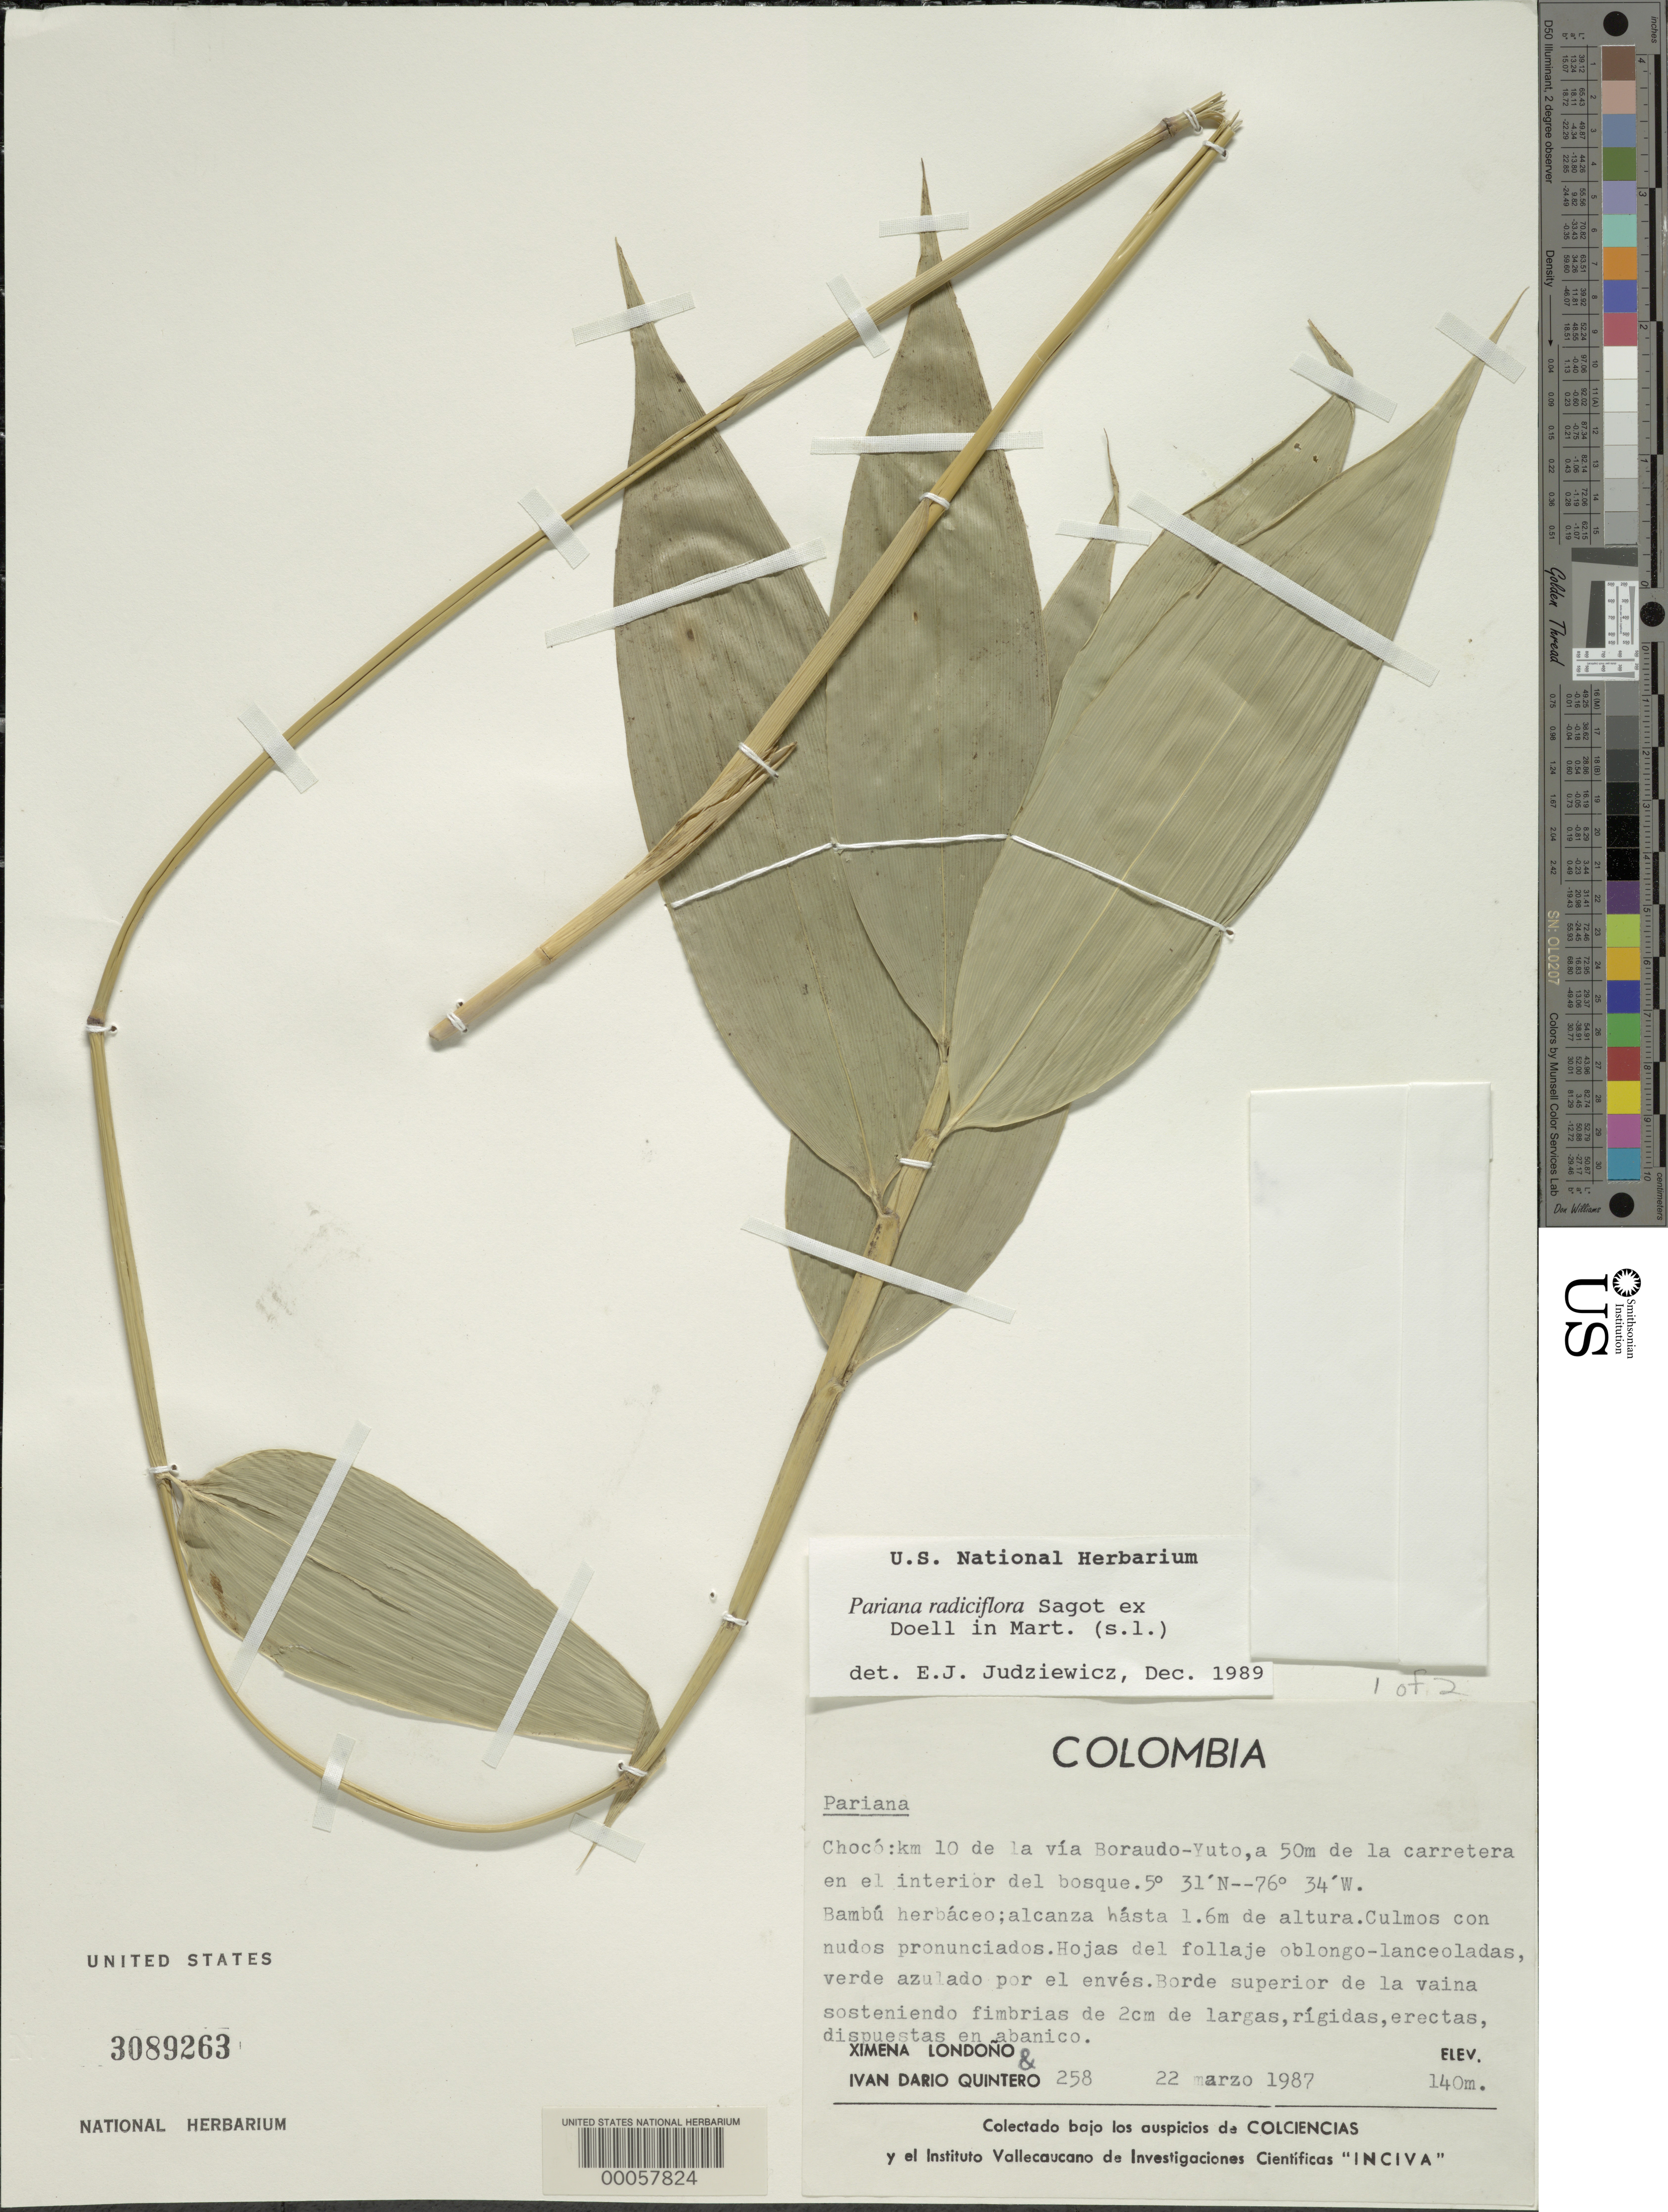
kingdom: Plantae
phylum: Tracheophyta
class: Liliopsida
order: Poales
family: Poaceae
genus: Pariana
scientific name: Pariana sp.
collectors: X. Londoño & I. Quintero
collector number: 258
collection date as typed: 22 Mar 1987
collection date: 1987-03-22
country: Colombia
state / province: Chocó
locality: Km 10 of the Boraudo-Yuto road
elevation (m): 140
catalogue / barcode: US 3089263